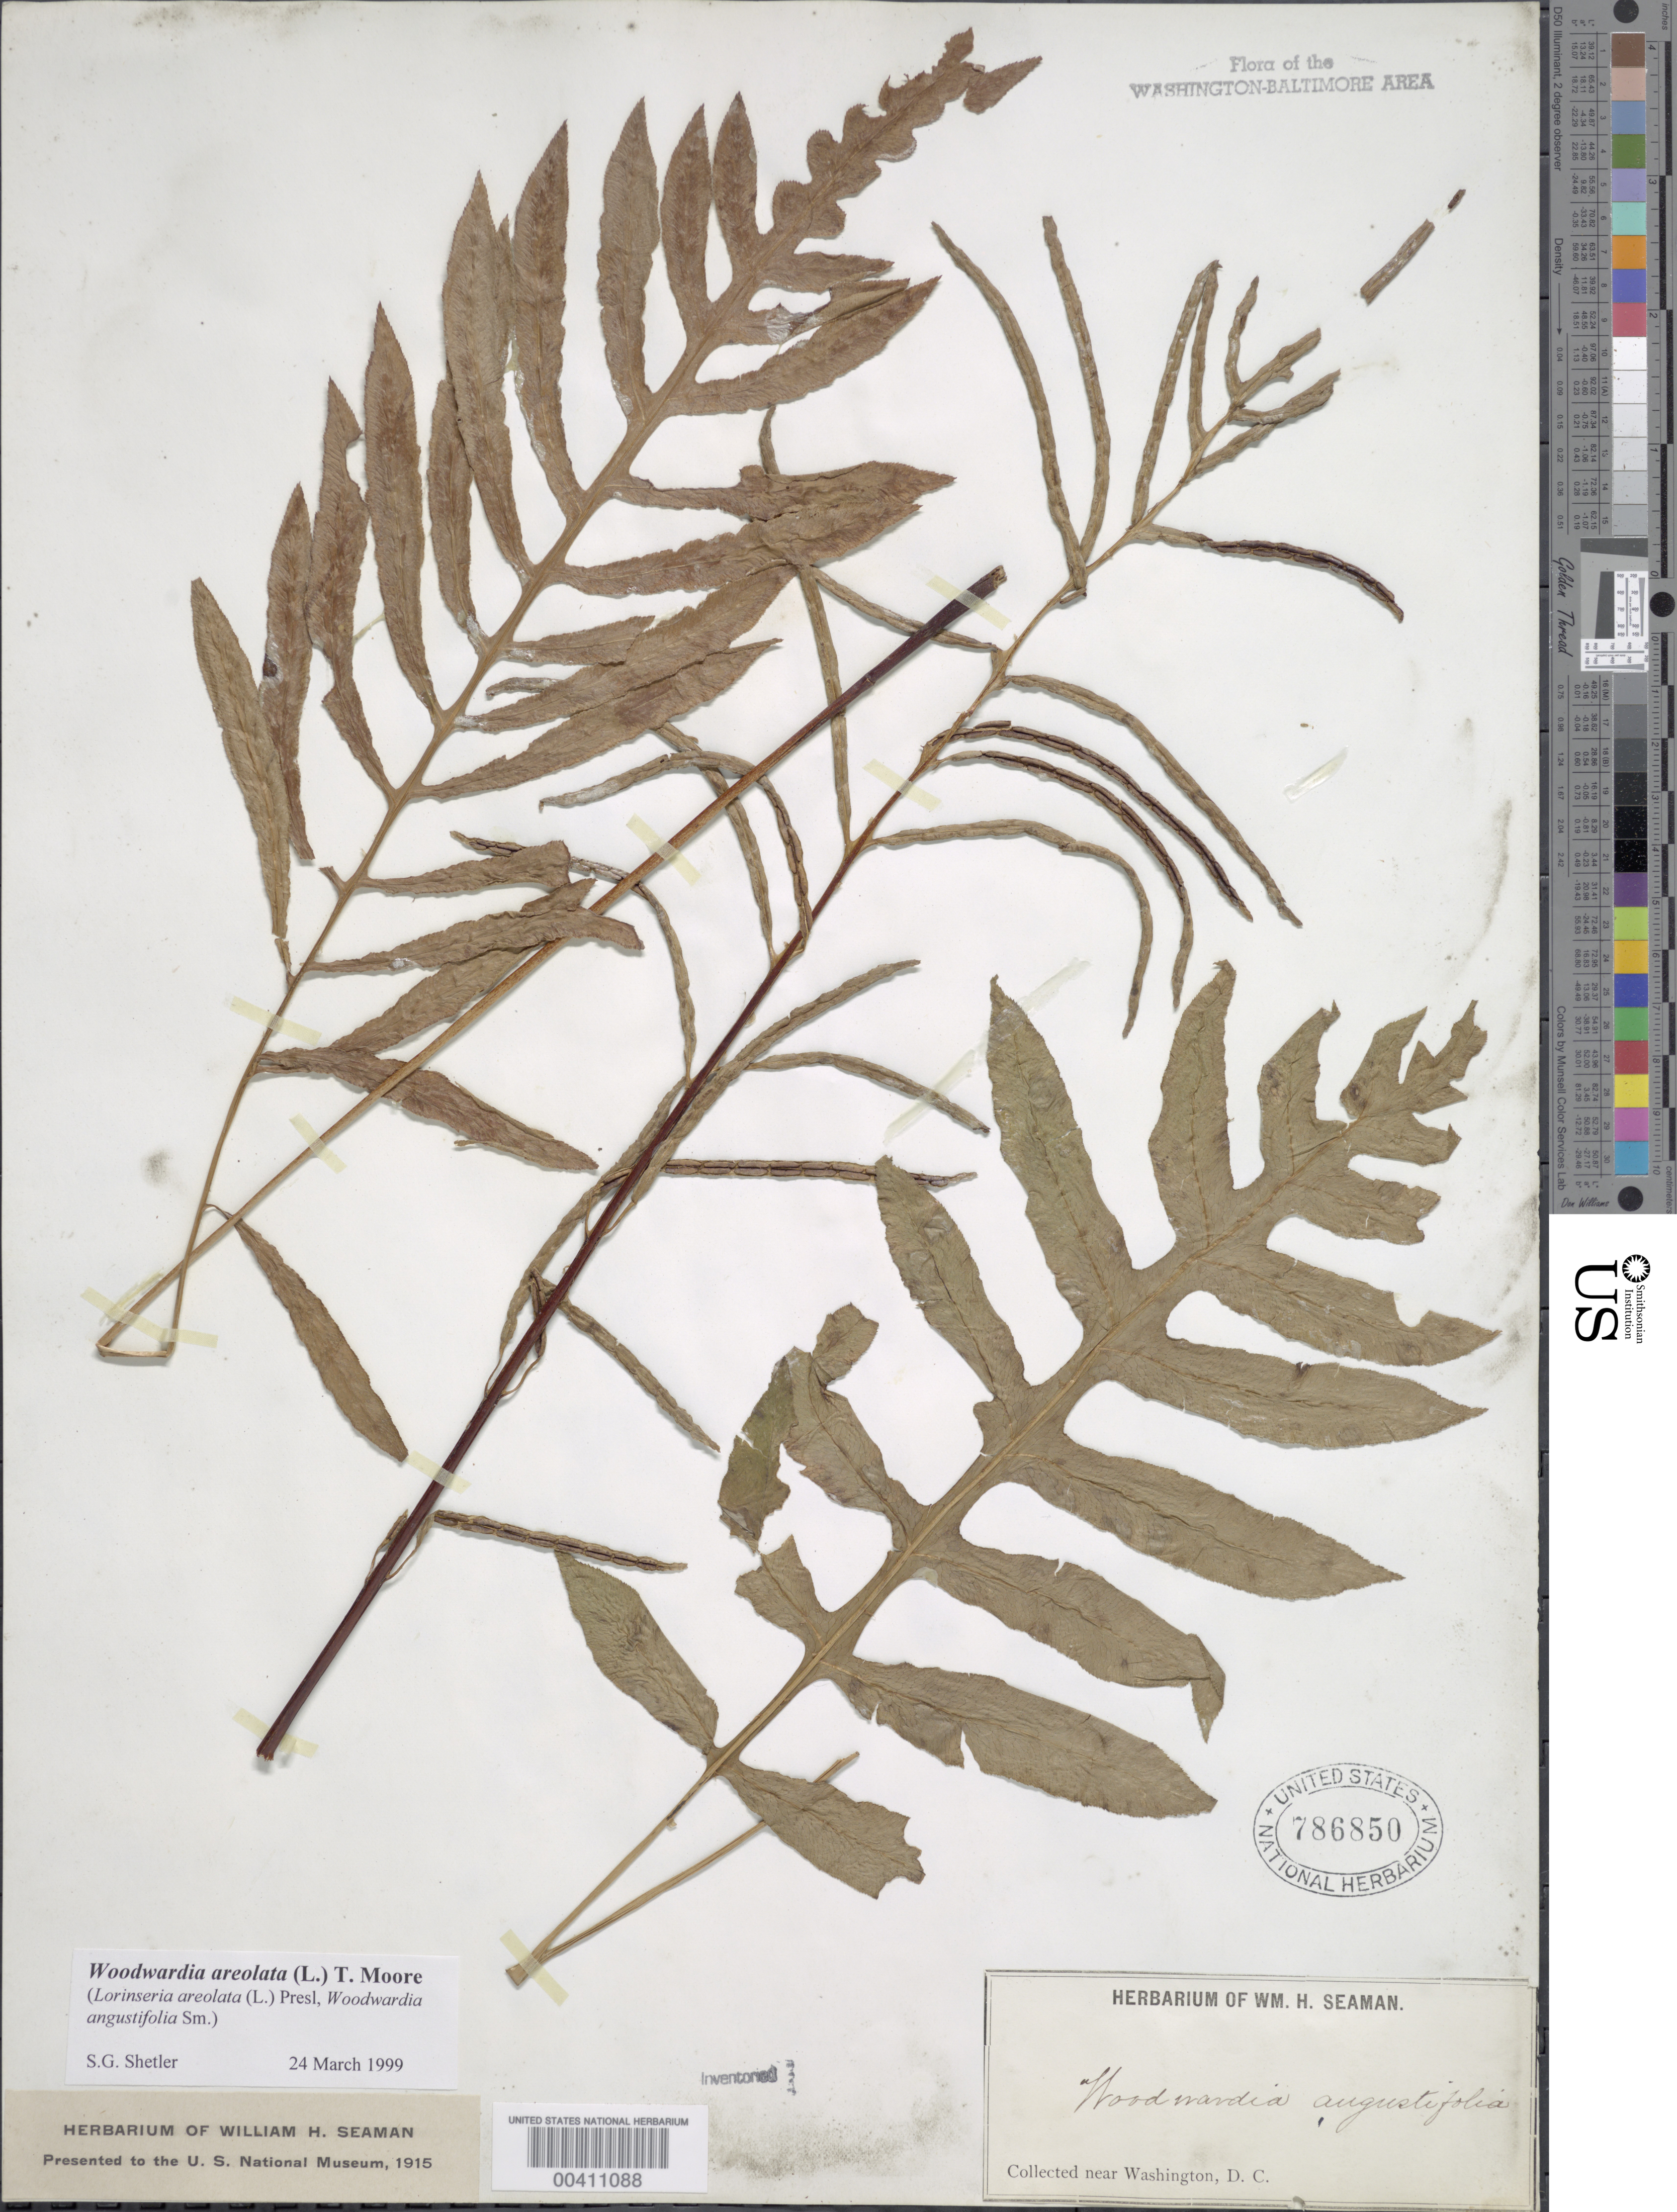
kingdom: Plantae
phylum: Tracheophyta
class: Polypodiopsida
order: Polypodiales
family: Blechnaceae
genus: Woodwardia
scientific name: Woodwardia areolata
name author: (L.) T. Moore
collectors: W. Seaman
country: United States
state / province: District of Columbia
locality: DC vicinity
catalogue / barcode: US 786850